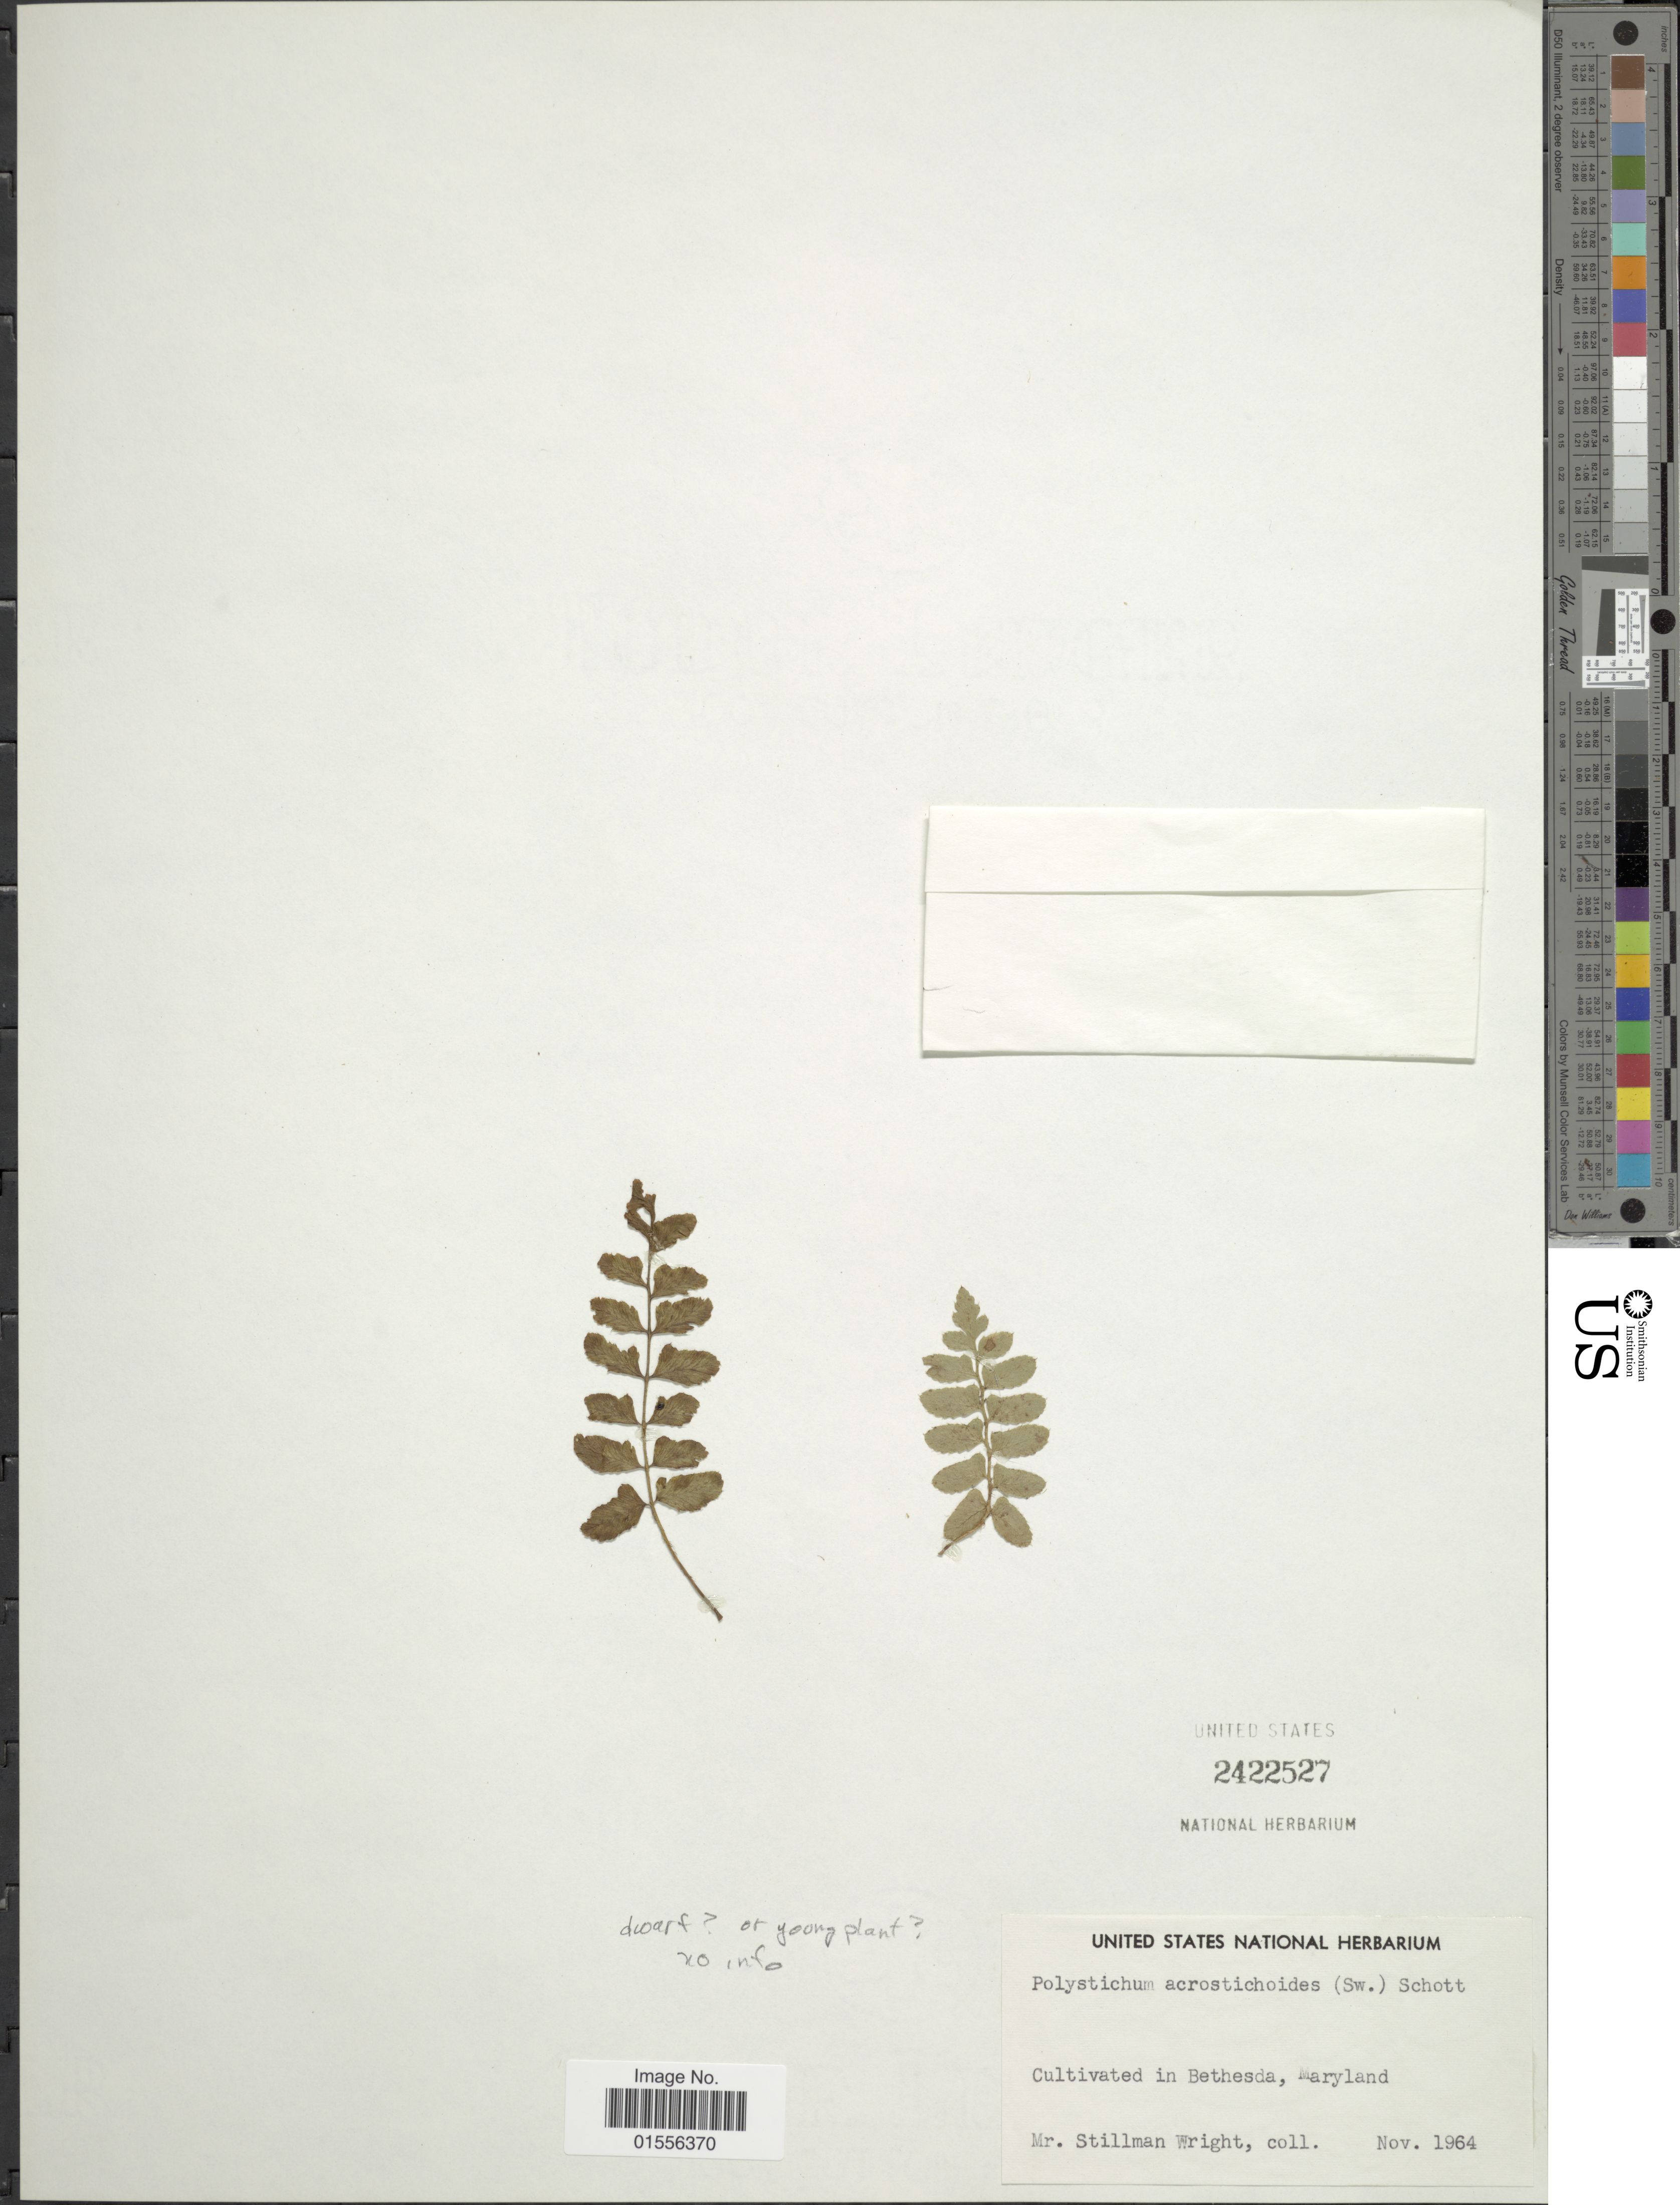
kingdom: Plantae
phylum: Tracheophyta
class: Polypodiopsida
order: Polypodiales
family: Dryopteridaceae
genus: Polystichum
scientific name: Polystichum acrostichoides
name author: (Michx.) Schott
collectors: S. Wright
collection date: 1964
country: United States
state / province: Maryland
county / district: Montgomery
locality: In Bethesda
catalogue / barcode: US 2422527